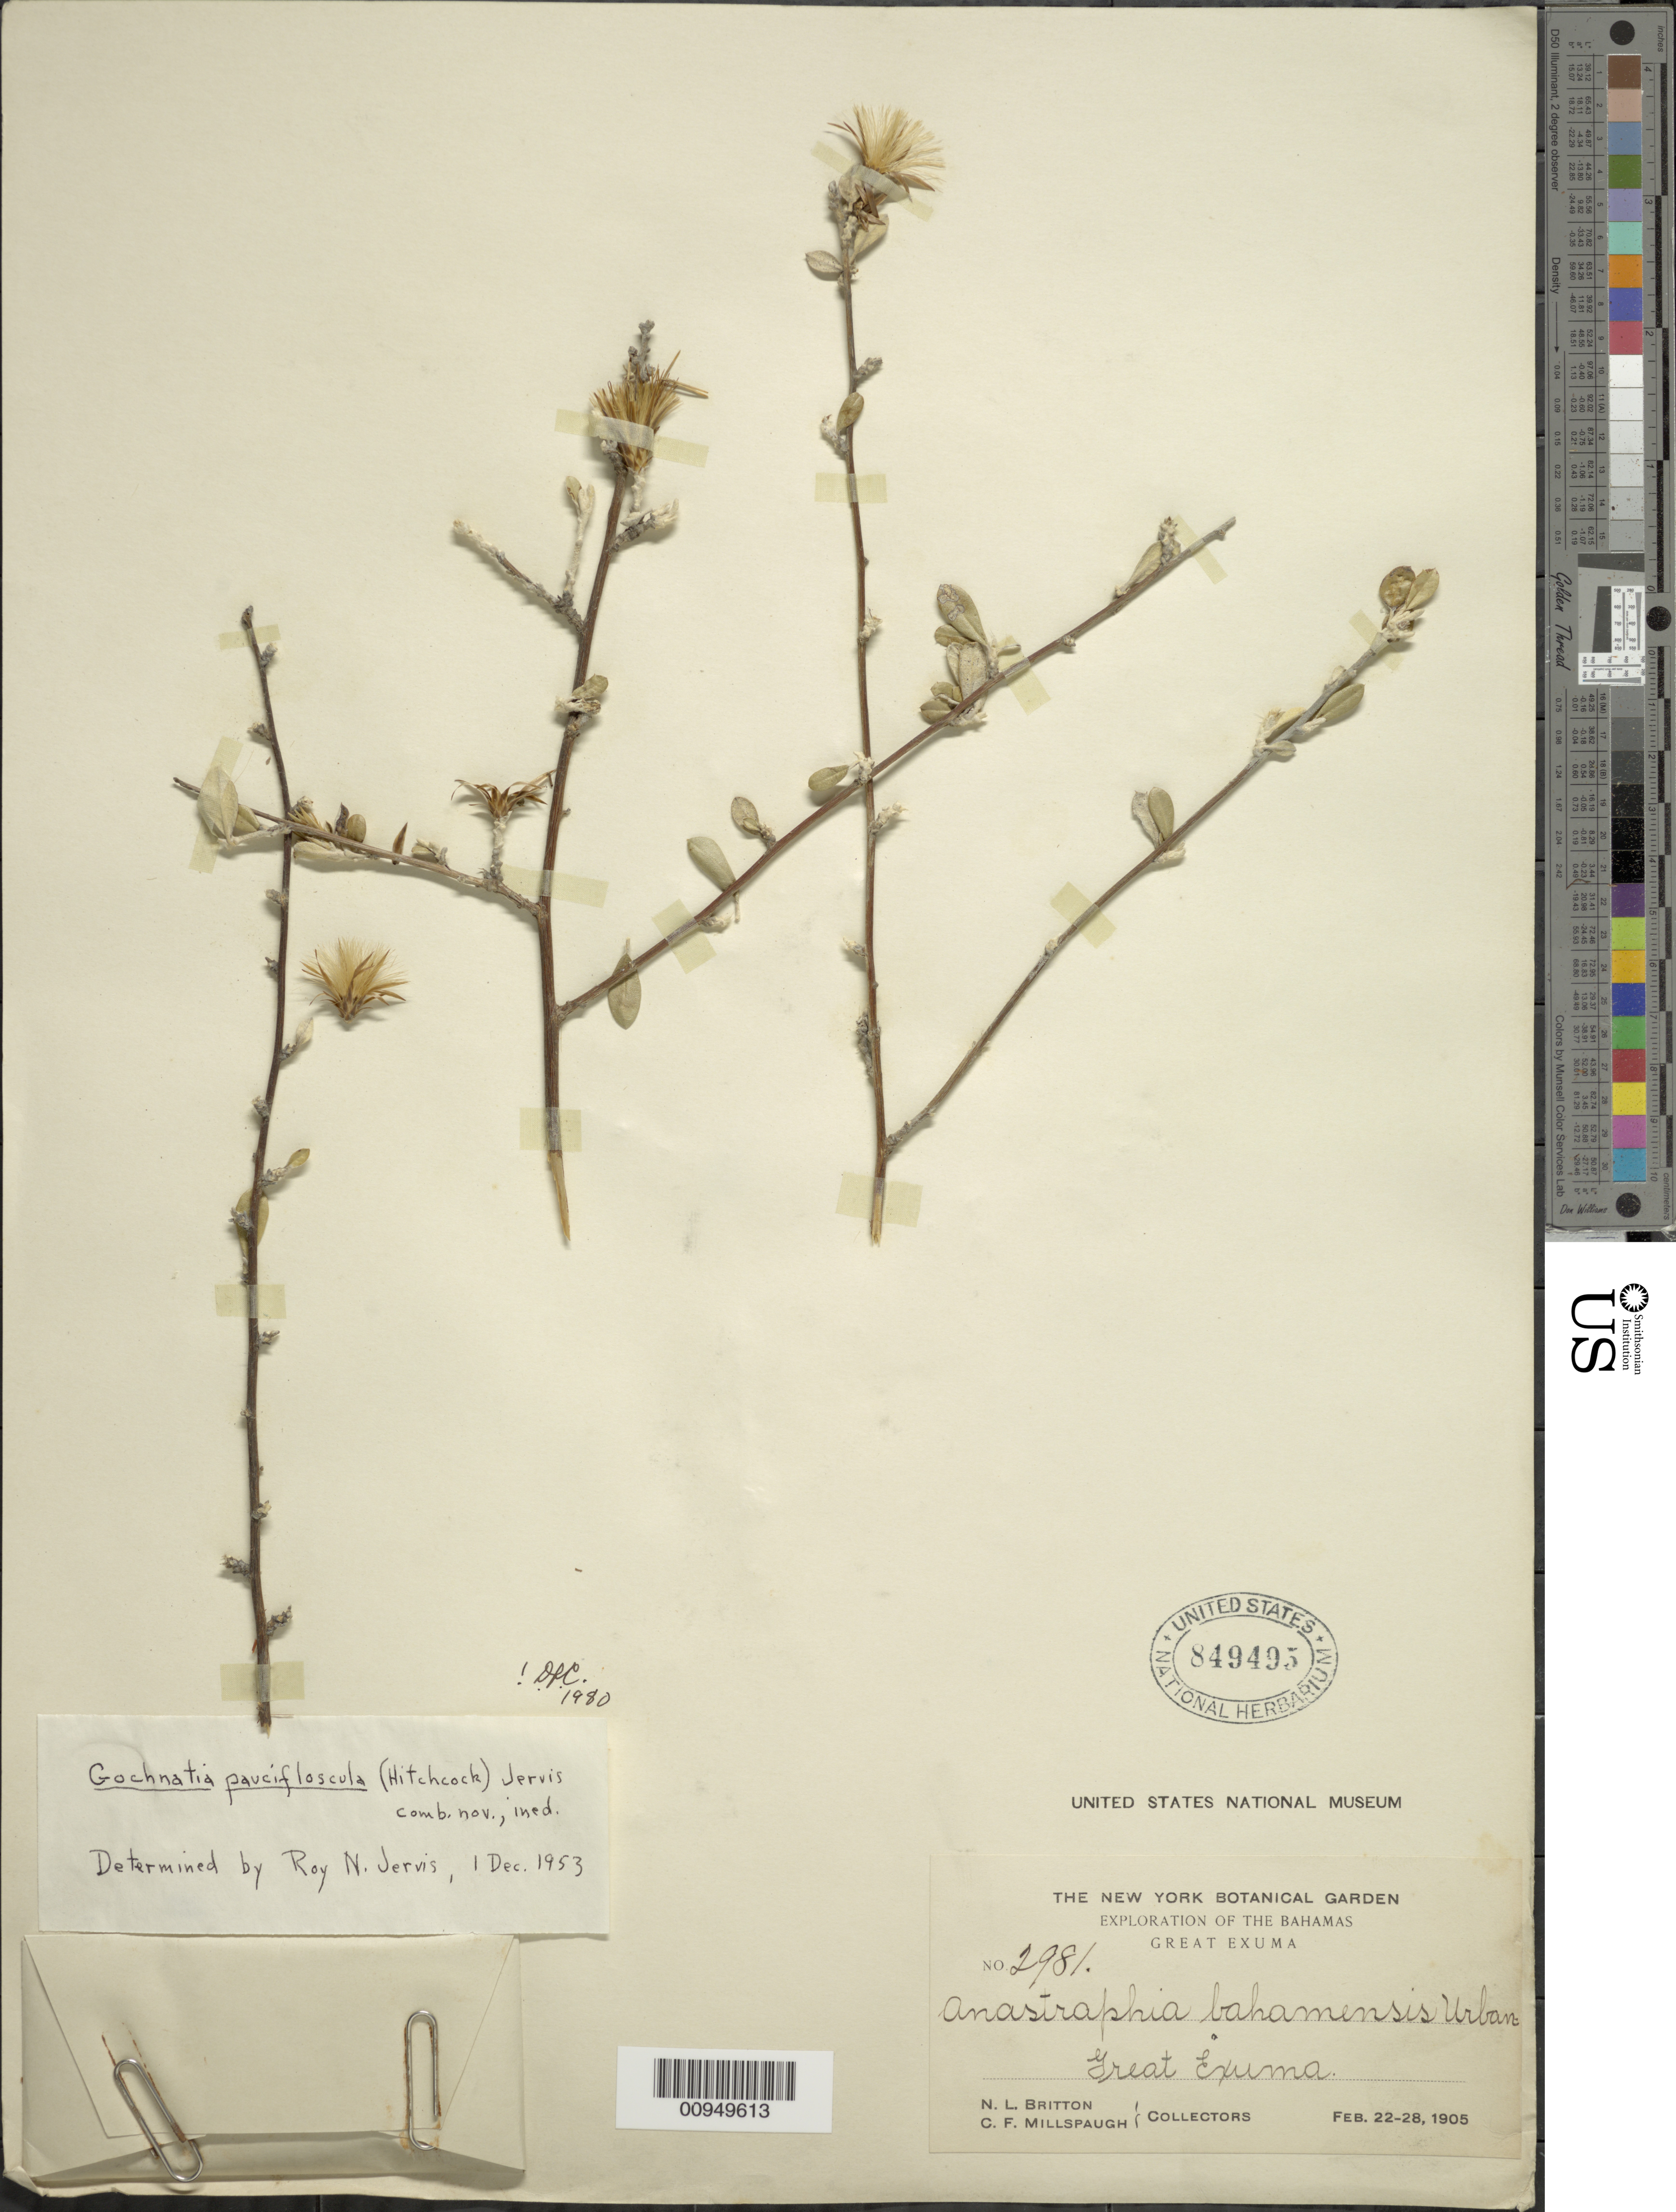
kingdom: Plantae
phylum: Tracheophyta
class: Magnoliopsida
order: Asterales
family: Asteraceae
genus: Anastraphia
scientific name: Anastraphia pauciflosculosa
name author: C. Wright ex Hitchc.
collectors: N. Britton & C. F. Millspaugh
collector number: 2981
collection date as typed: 22 Feb 1905 to 28 Feb 1905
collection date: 1905-02-22/1905-02-28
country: Bahamas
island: Great Exuma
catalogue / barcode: US 849495